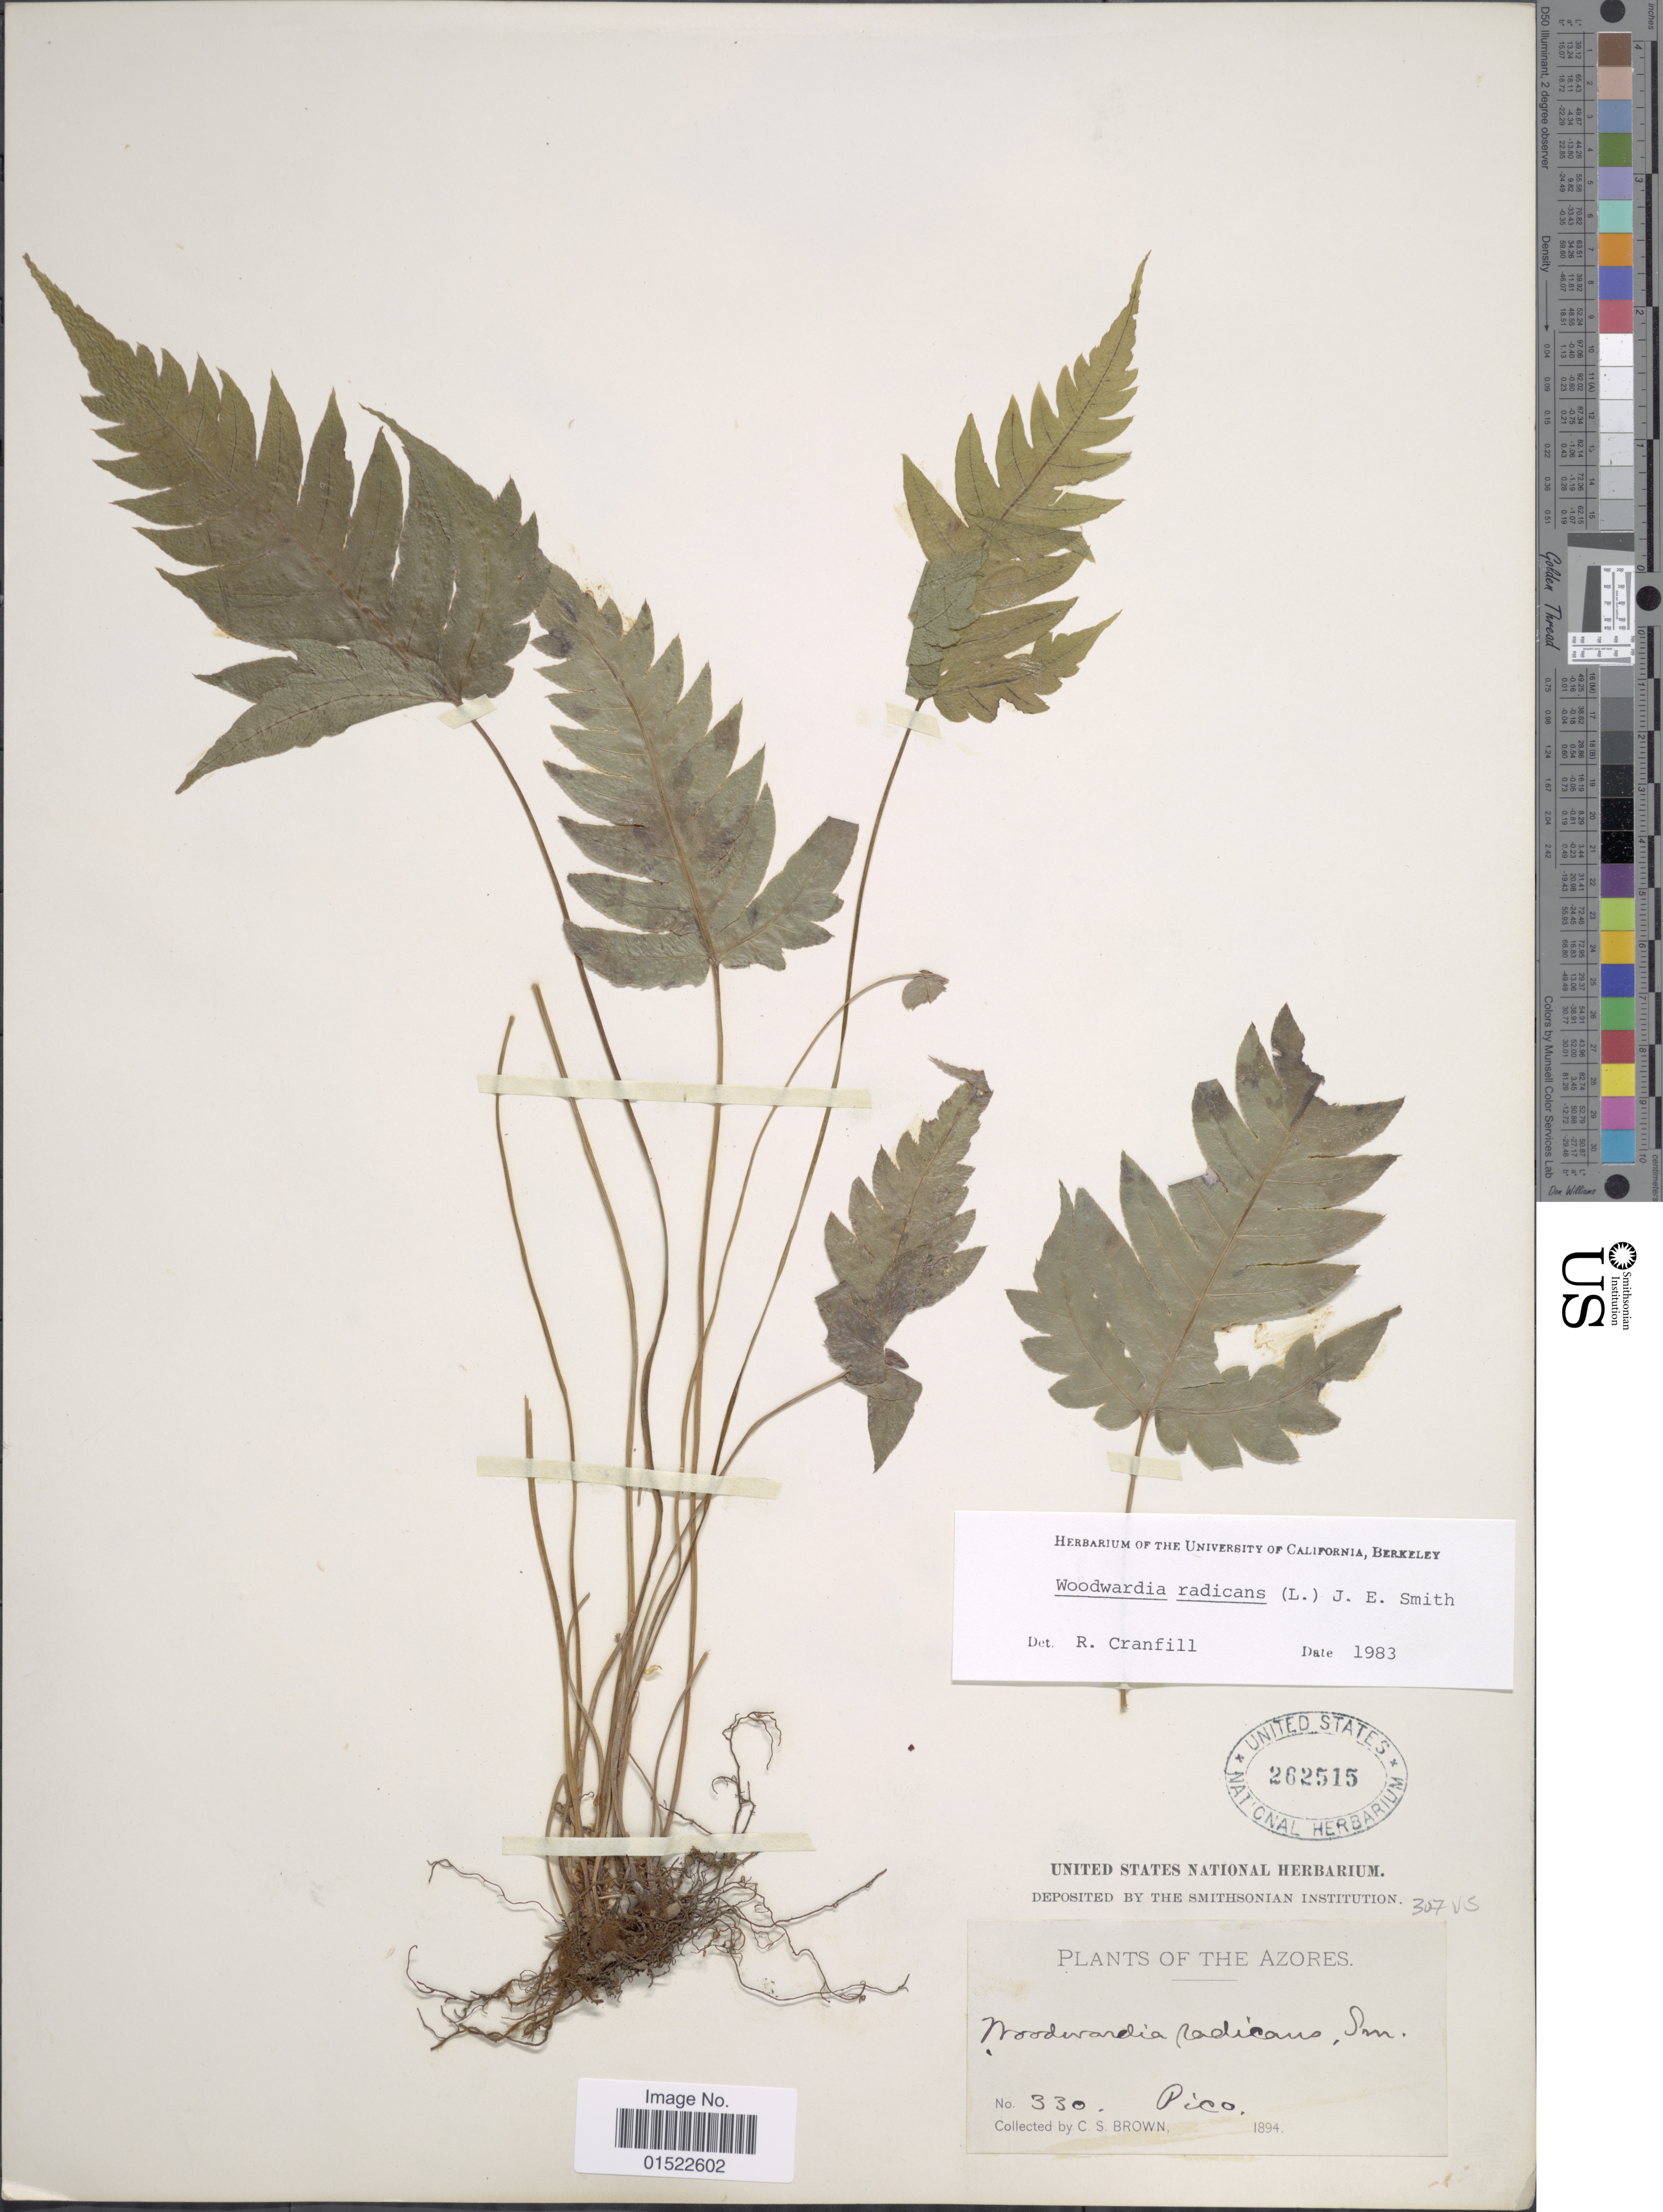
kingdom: Plantae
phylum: Tracheophyta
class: Polypodiopsida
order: Polypodiales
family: Blechnaceae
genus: Woodwardia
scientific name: Woodwardia radicans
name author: (L.) Sm.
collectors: C. S. Brown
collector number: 330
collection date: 1894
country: Portugal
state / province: Azores (Aut. Reg.)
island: Pico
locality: Pico [interpreted]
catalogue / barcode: US 262515